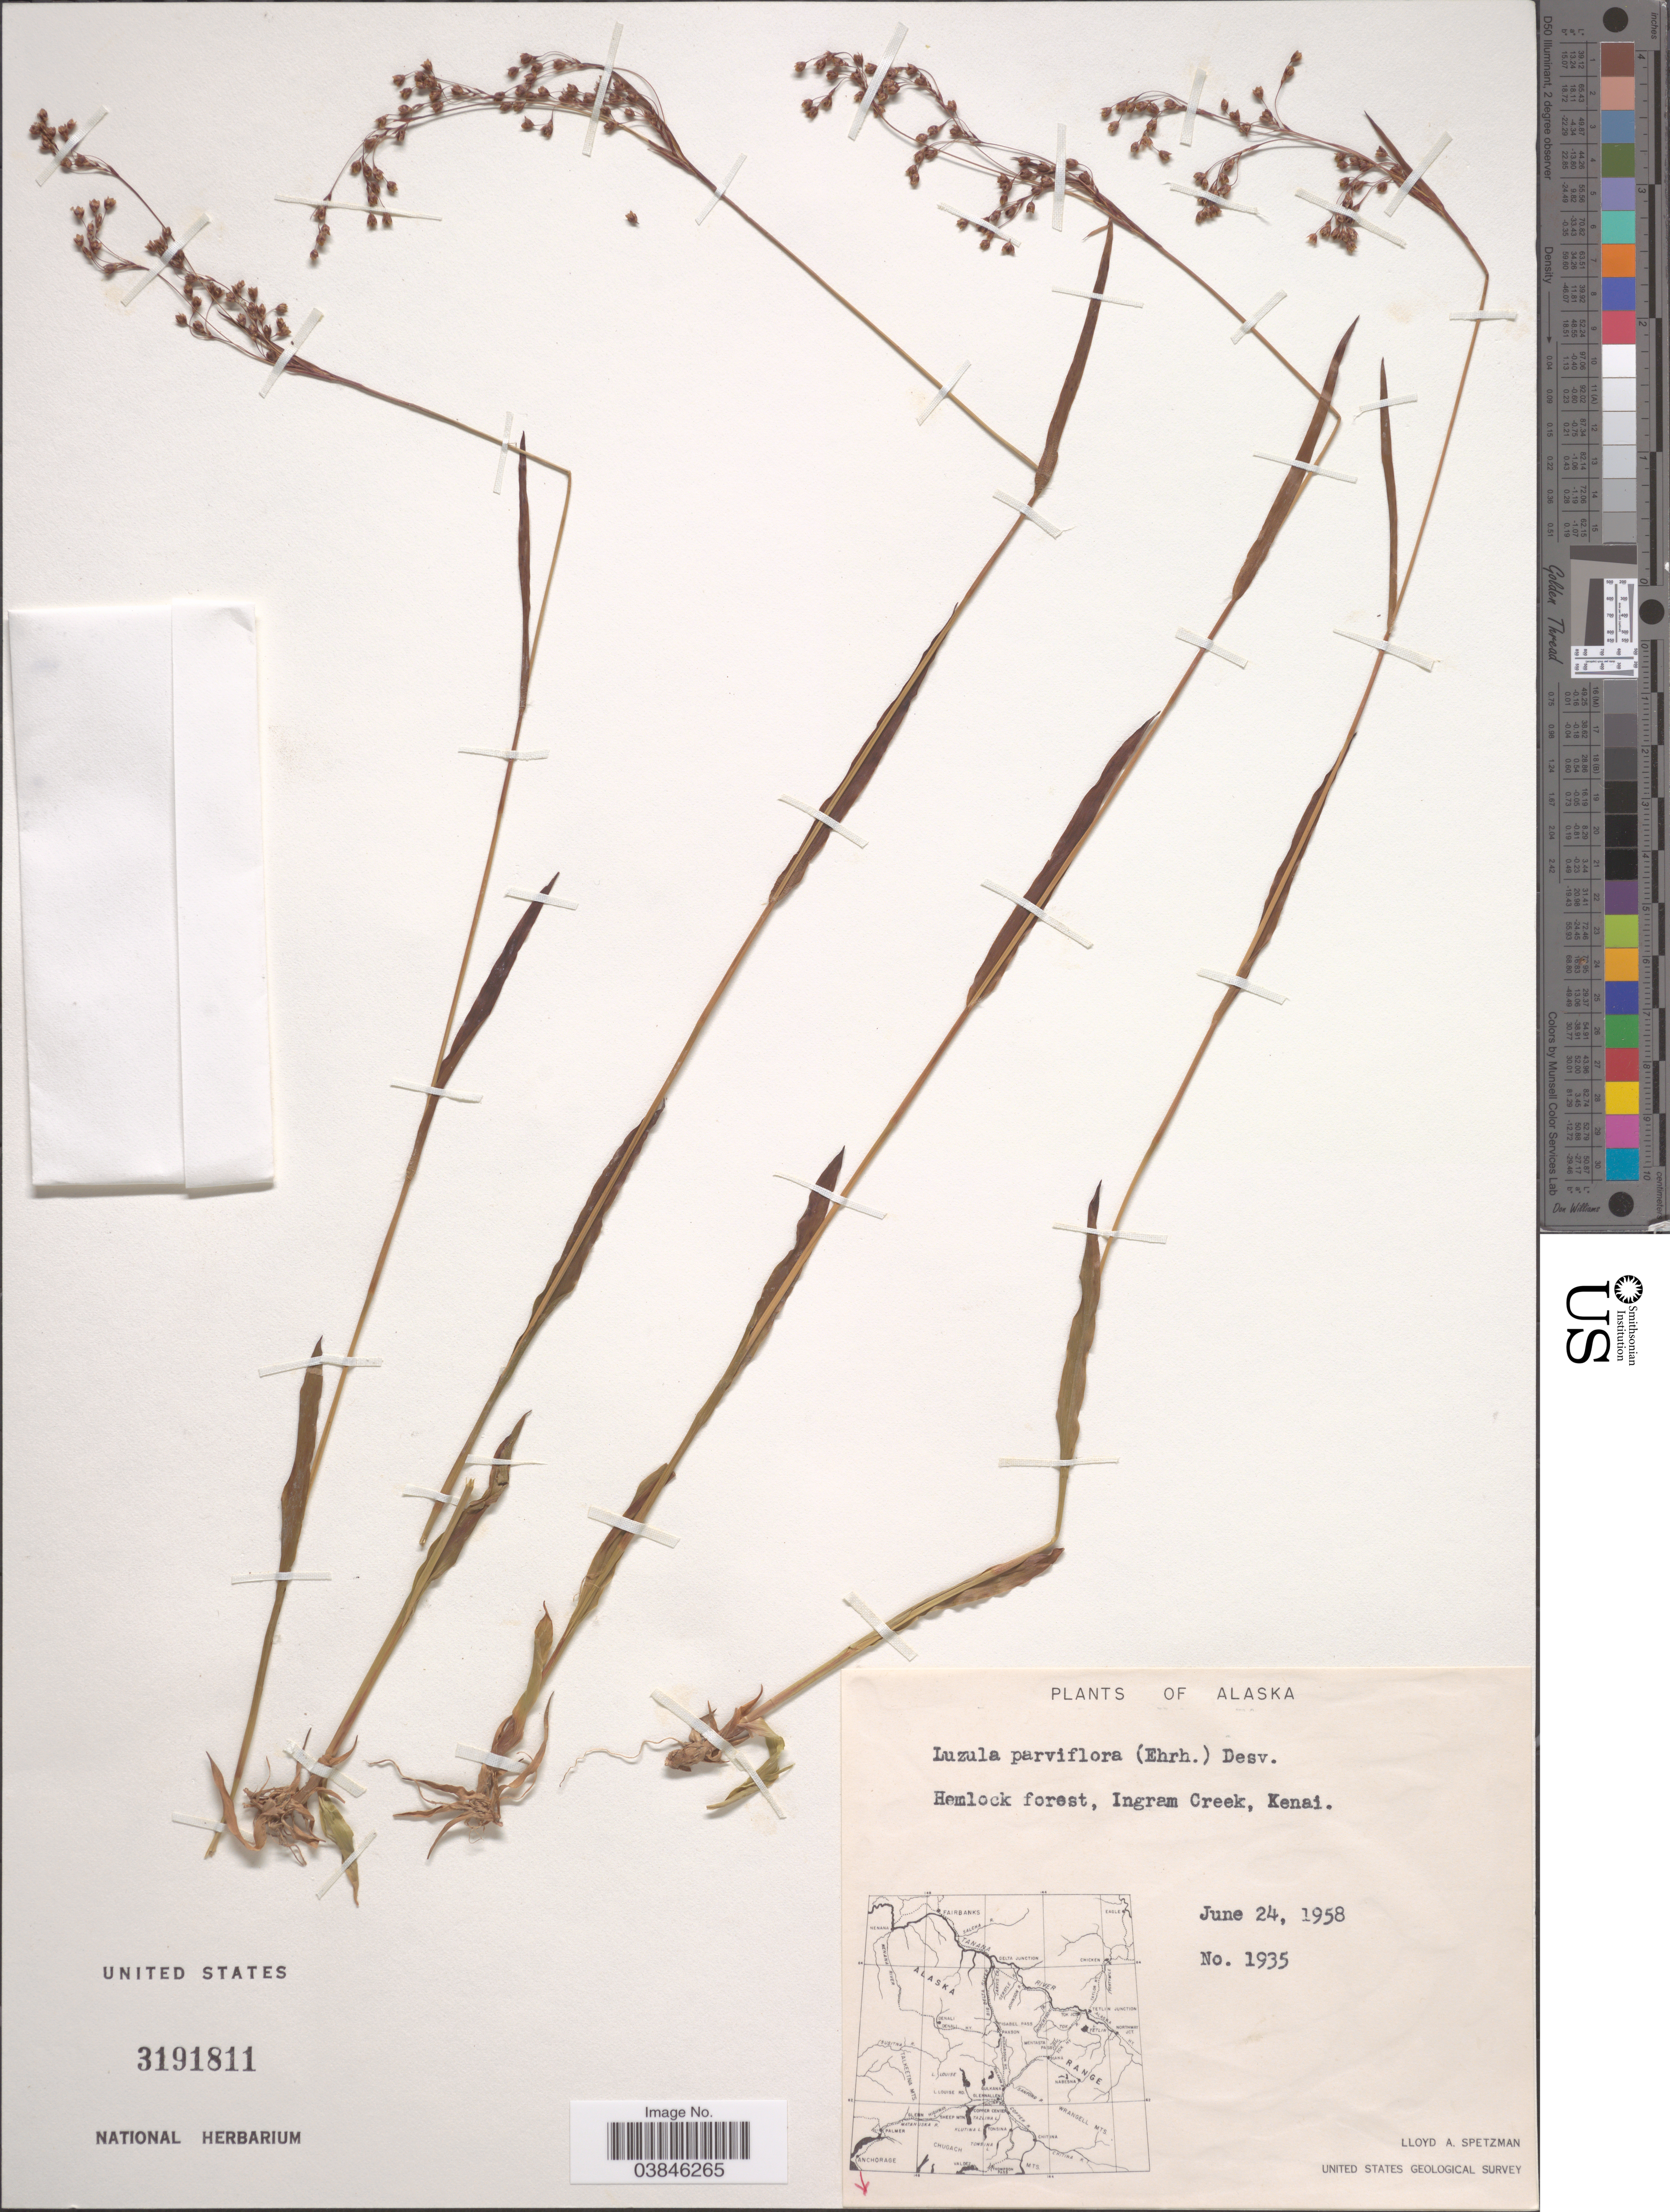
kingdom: Plantae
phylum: Tracheophyta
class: Liliopsida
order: Poales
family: Juncaceae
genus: Luzula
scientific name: Luzula parviflora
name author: (Ehrh.) Desv.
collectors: L. Spetzman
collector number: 1935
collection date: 1958-06-24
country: United States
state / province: Alaska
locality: Hemlock forest, Ingram Creek, Kenai.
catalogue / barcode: US 3191811